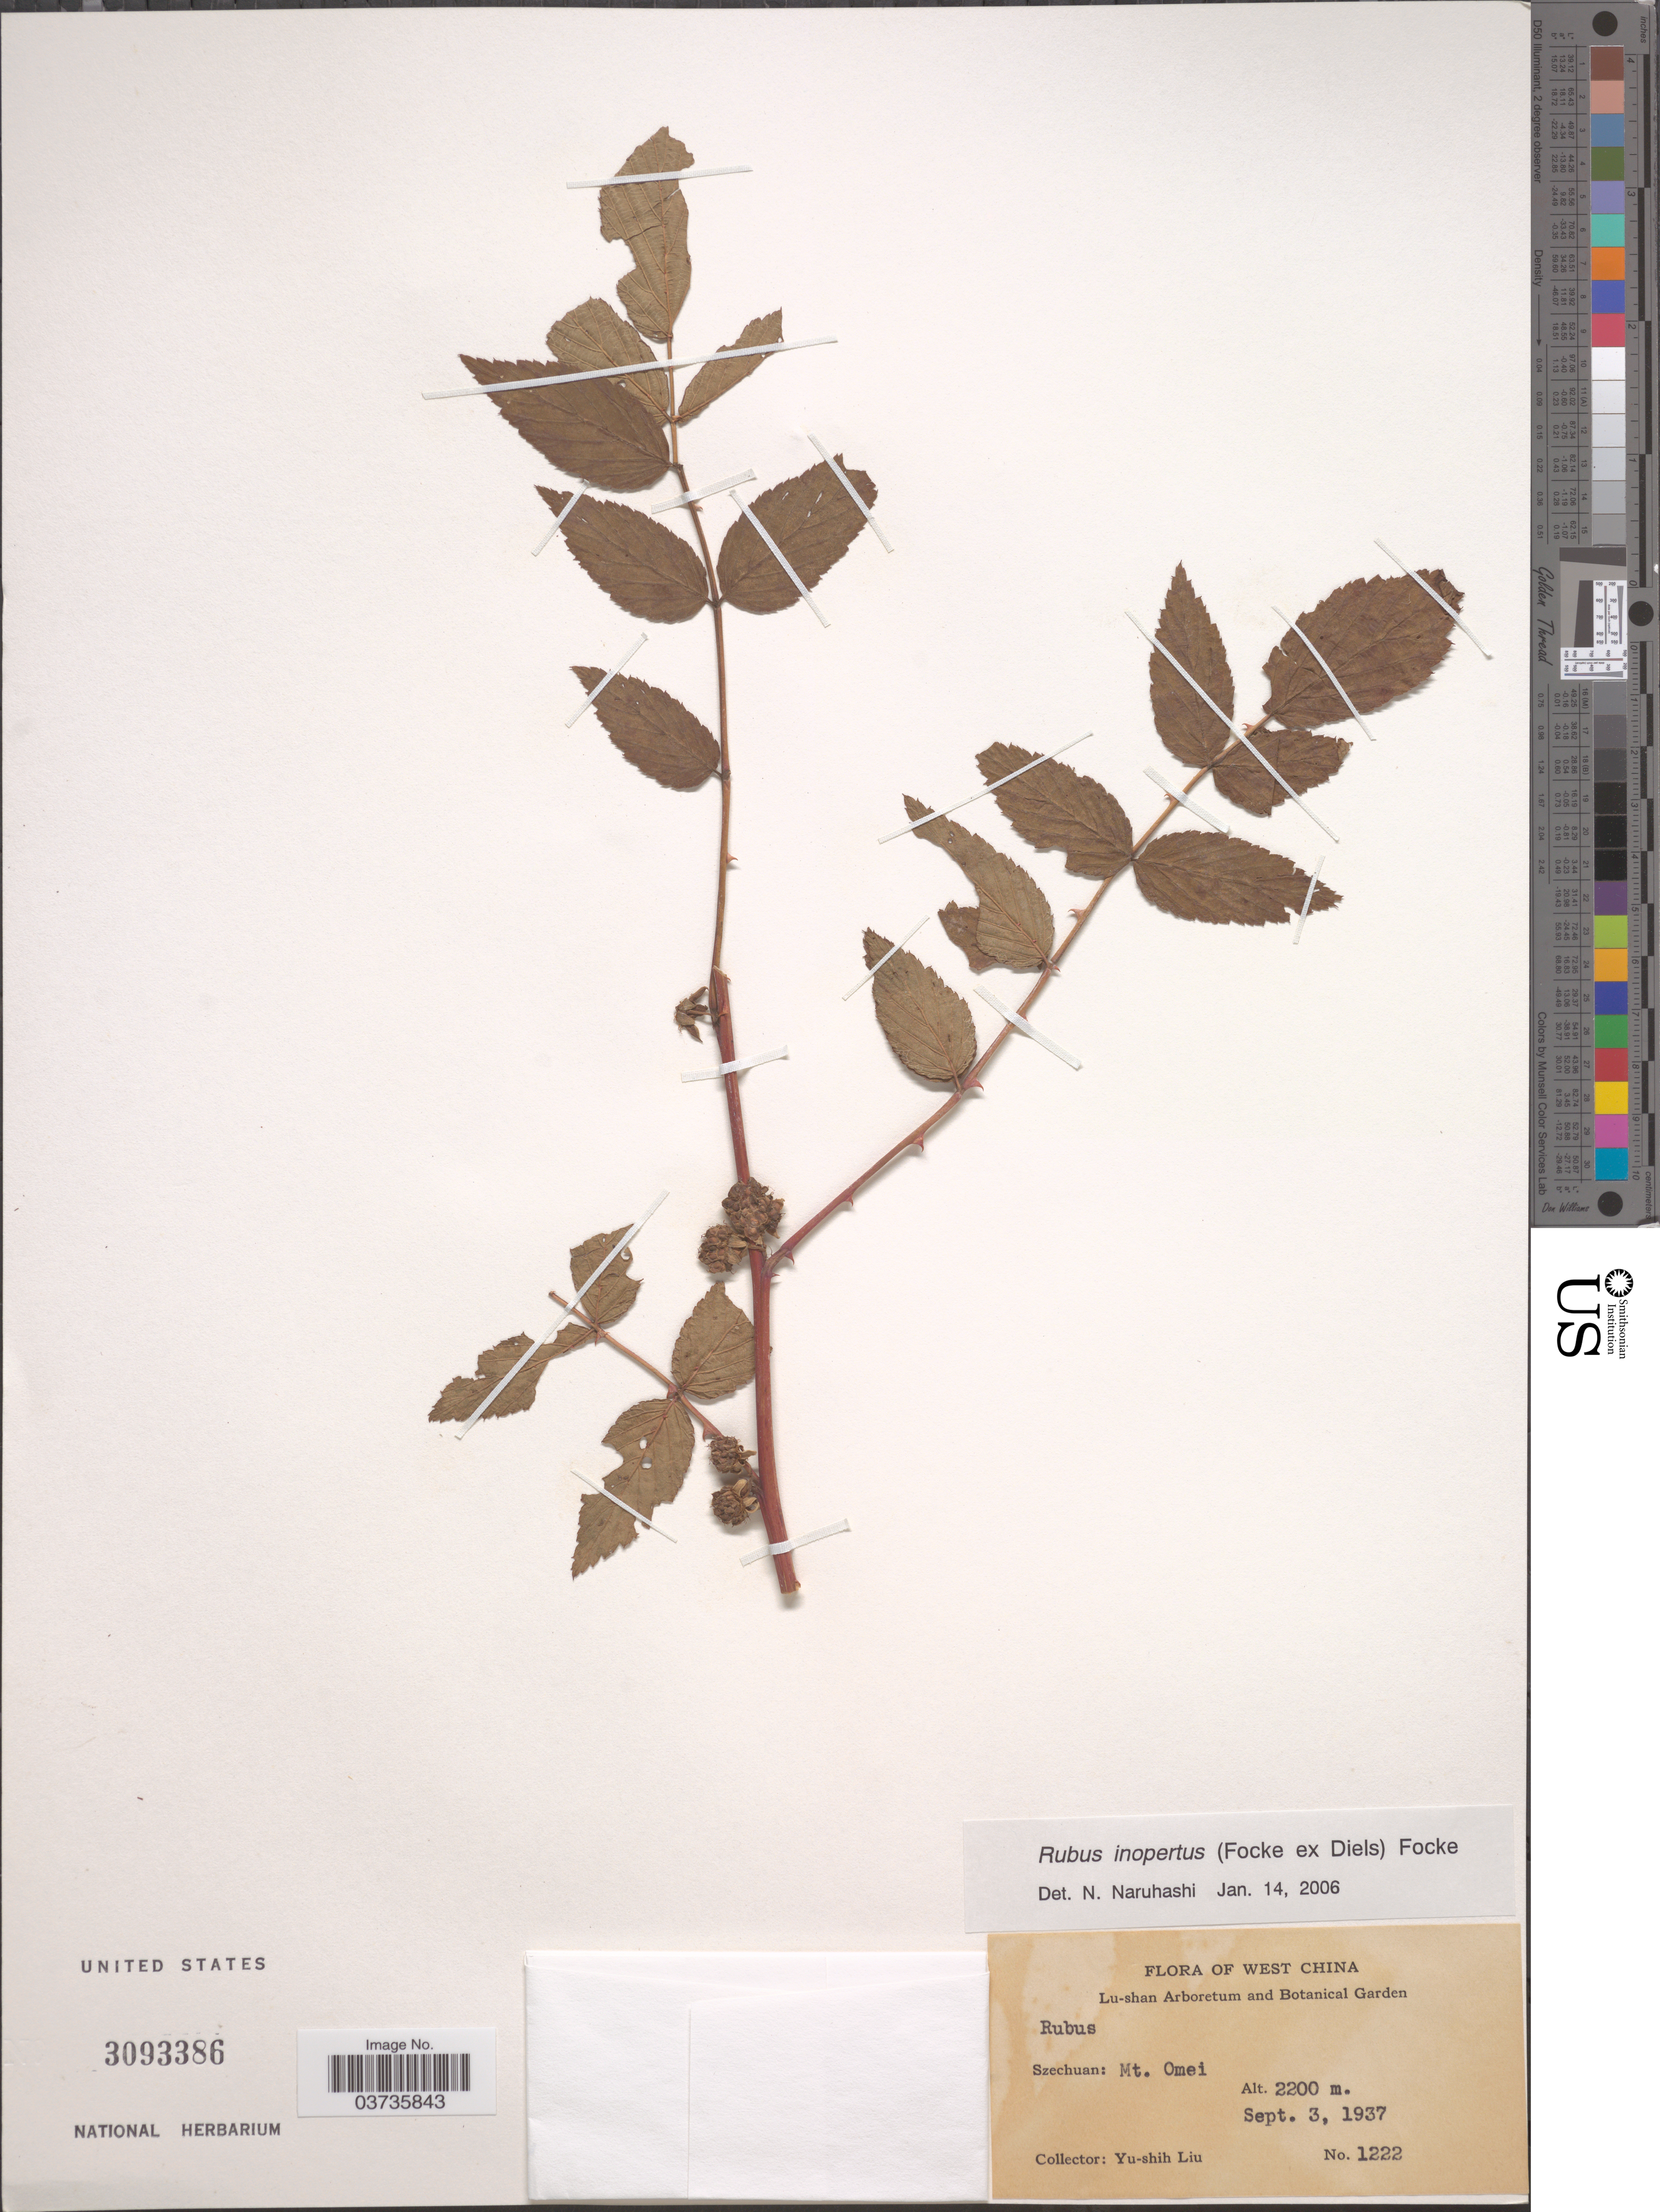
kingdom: Plantae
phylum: Tracheophyta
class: Magnoliopsida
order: Rosales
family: Rosaceae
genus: Rubus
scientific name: Rubus inopertus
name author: (Focke ex Diels) Focke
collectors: Y.-S. Liu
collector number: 1222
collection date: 1937-09-03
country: China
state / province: Sichuan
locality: West China. Szechuan: Mt. Omei.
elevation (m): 2200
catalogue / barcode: US 3093386